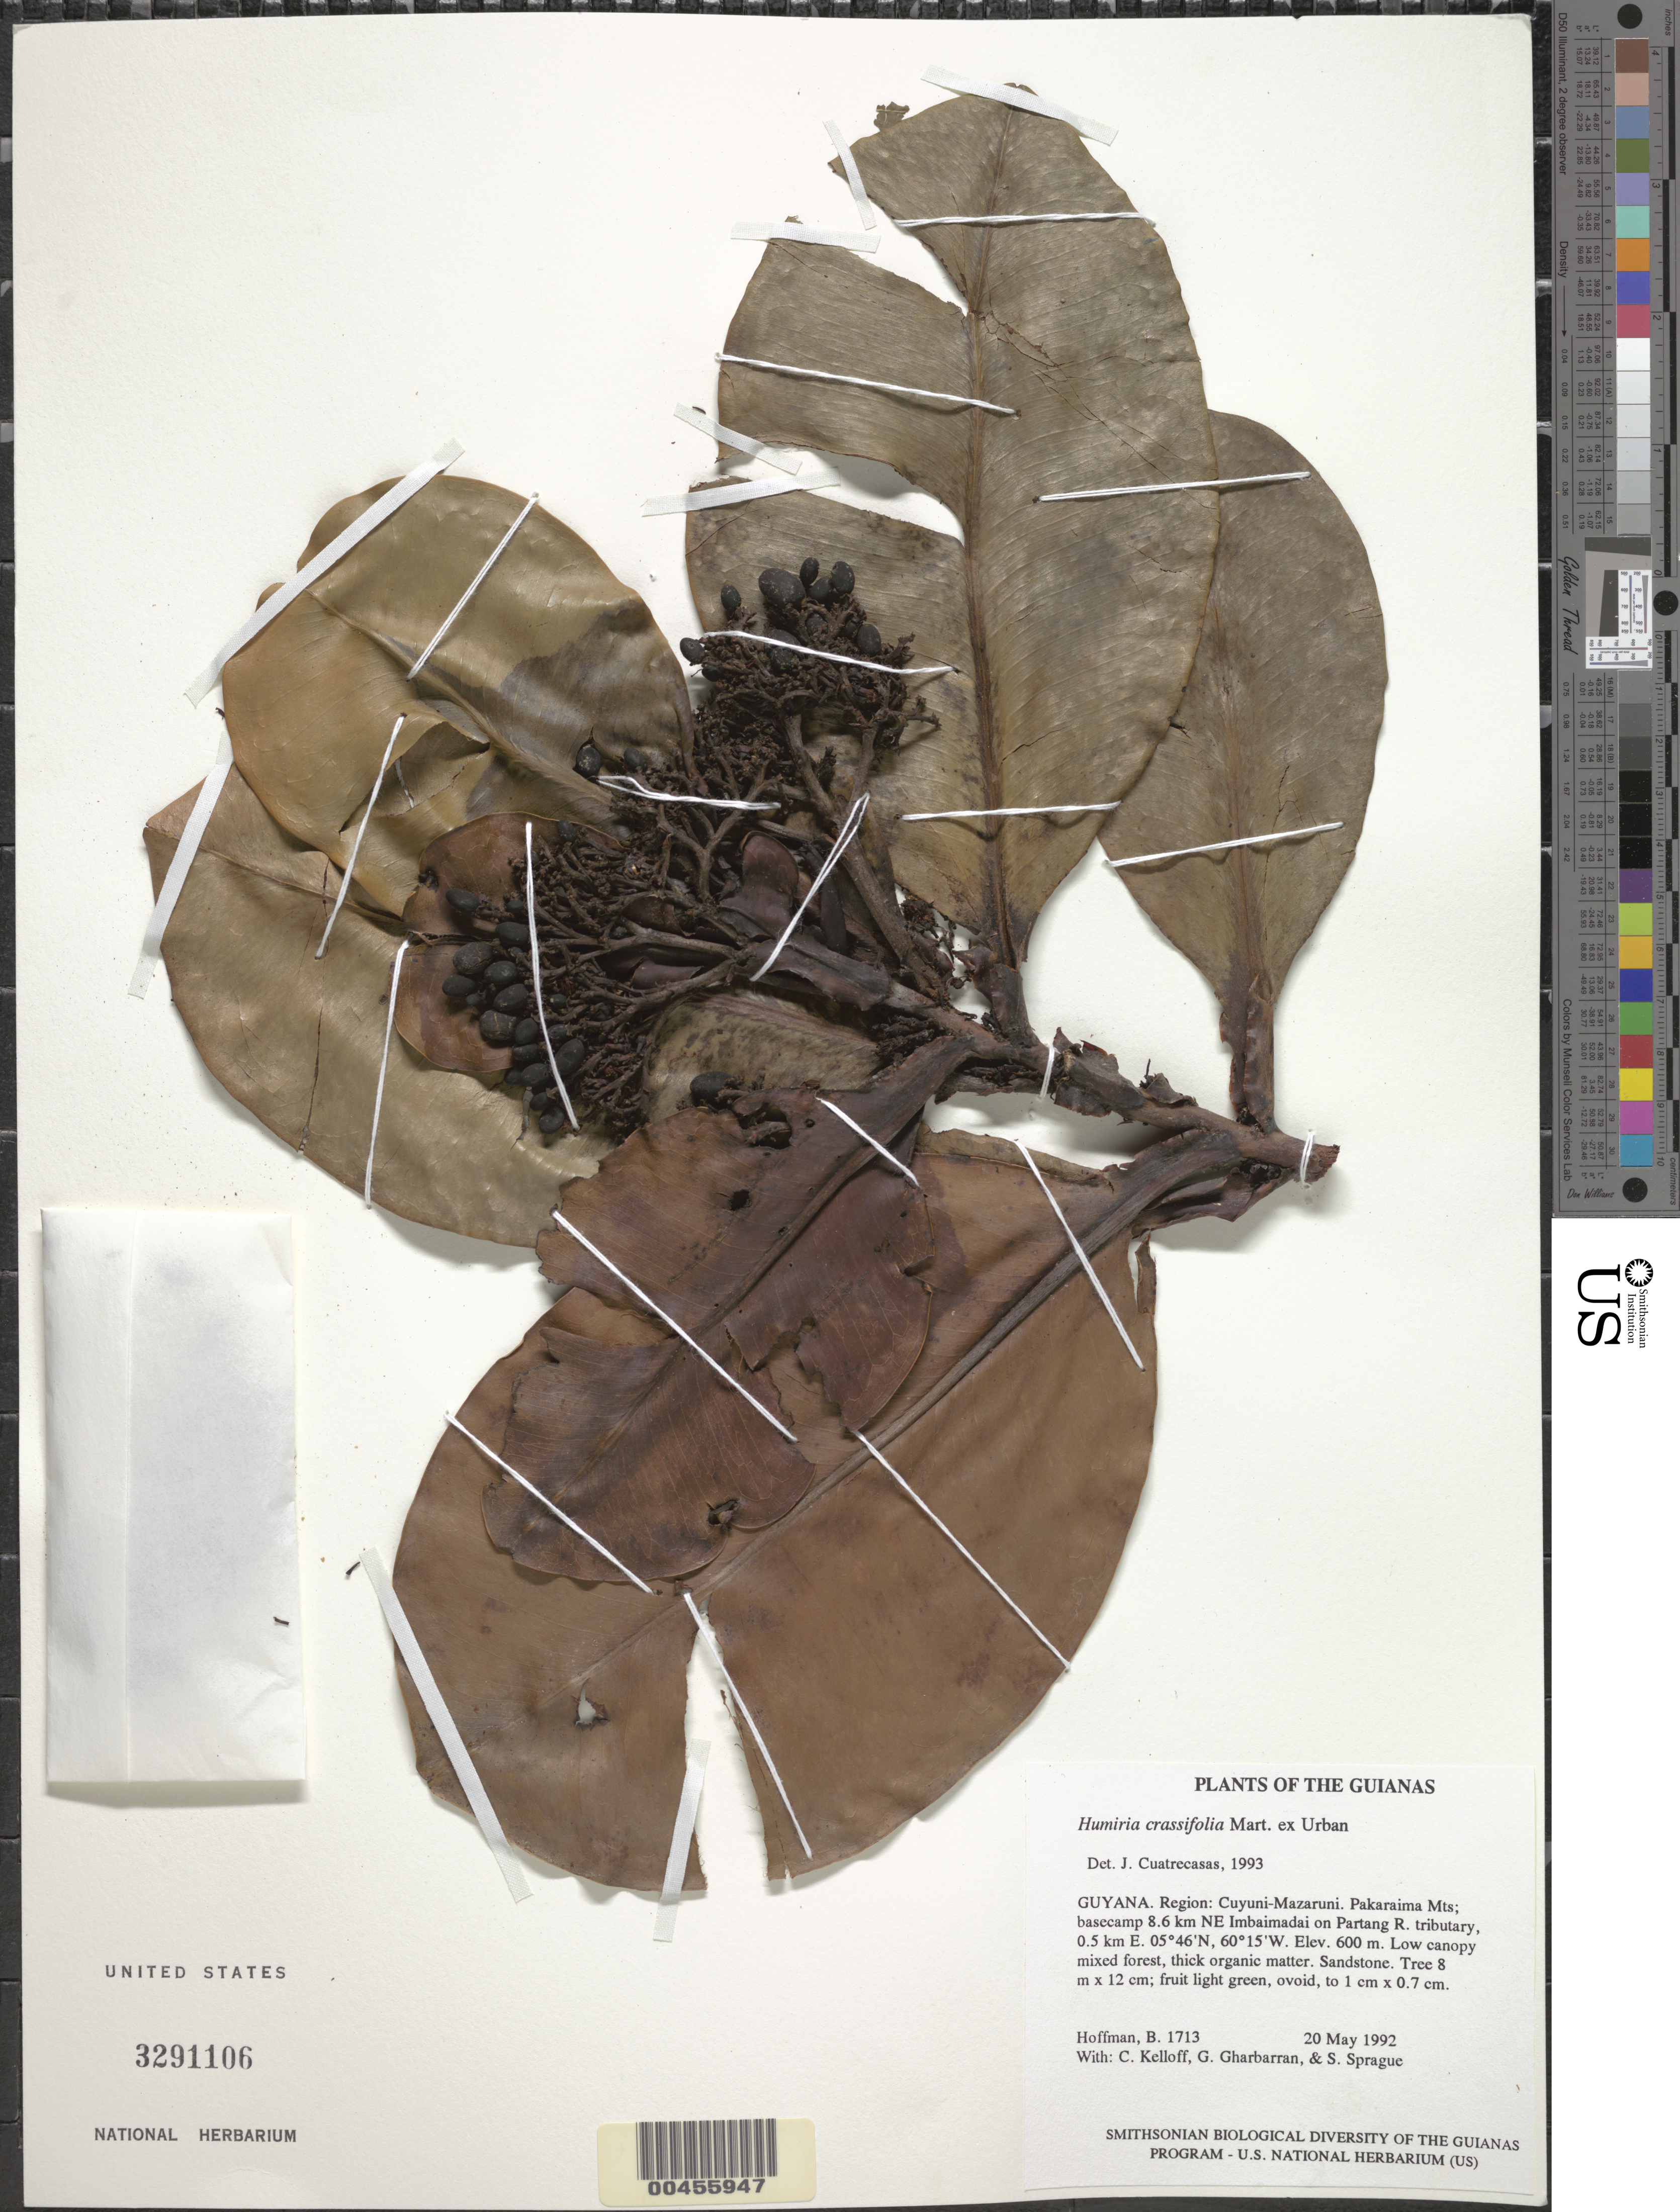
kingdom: Plantae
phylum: Tracheophyta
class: Magnoliopsida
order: Malpighiales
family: Humiriaceae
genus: Humiria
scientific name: Humiria crassifolia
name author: Mart. ex Urb.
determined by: Cuatrecasas, J.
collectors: B. Hoffman, C. L. Kelloff, G. Gharbarran & S. Sprague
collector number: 1713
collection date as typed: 20 May 1992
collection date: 1992-05-20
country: Guyana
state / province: Cuyuni-Mazaruni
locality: Pakaraima Mts; basecamp 8.6 km NE Imbaimadai on Partang River tributary, 0.5 km E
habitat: Low canopy mixed forest, thick organic matter. Sandstone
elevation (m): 600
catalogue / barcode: US 3291106